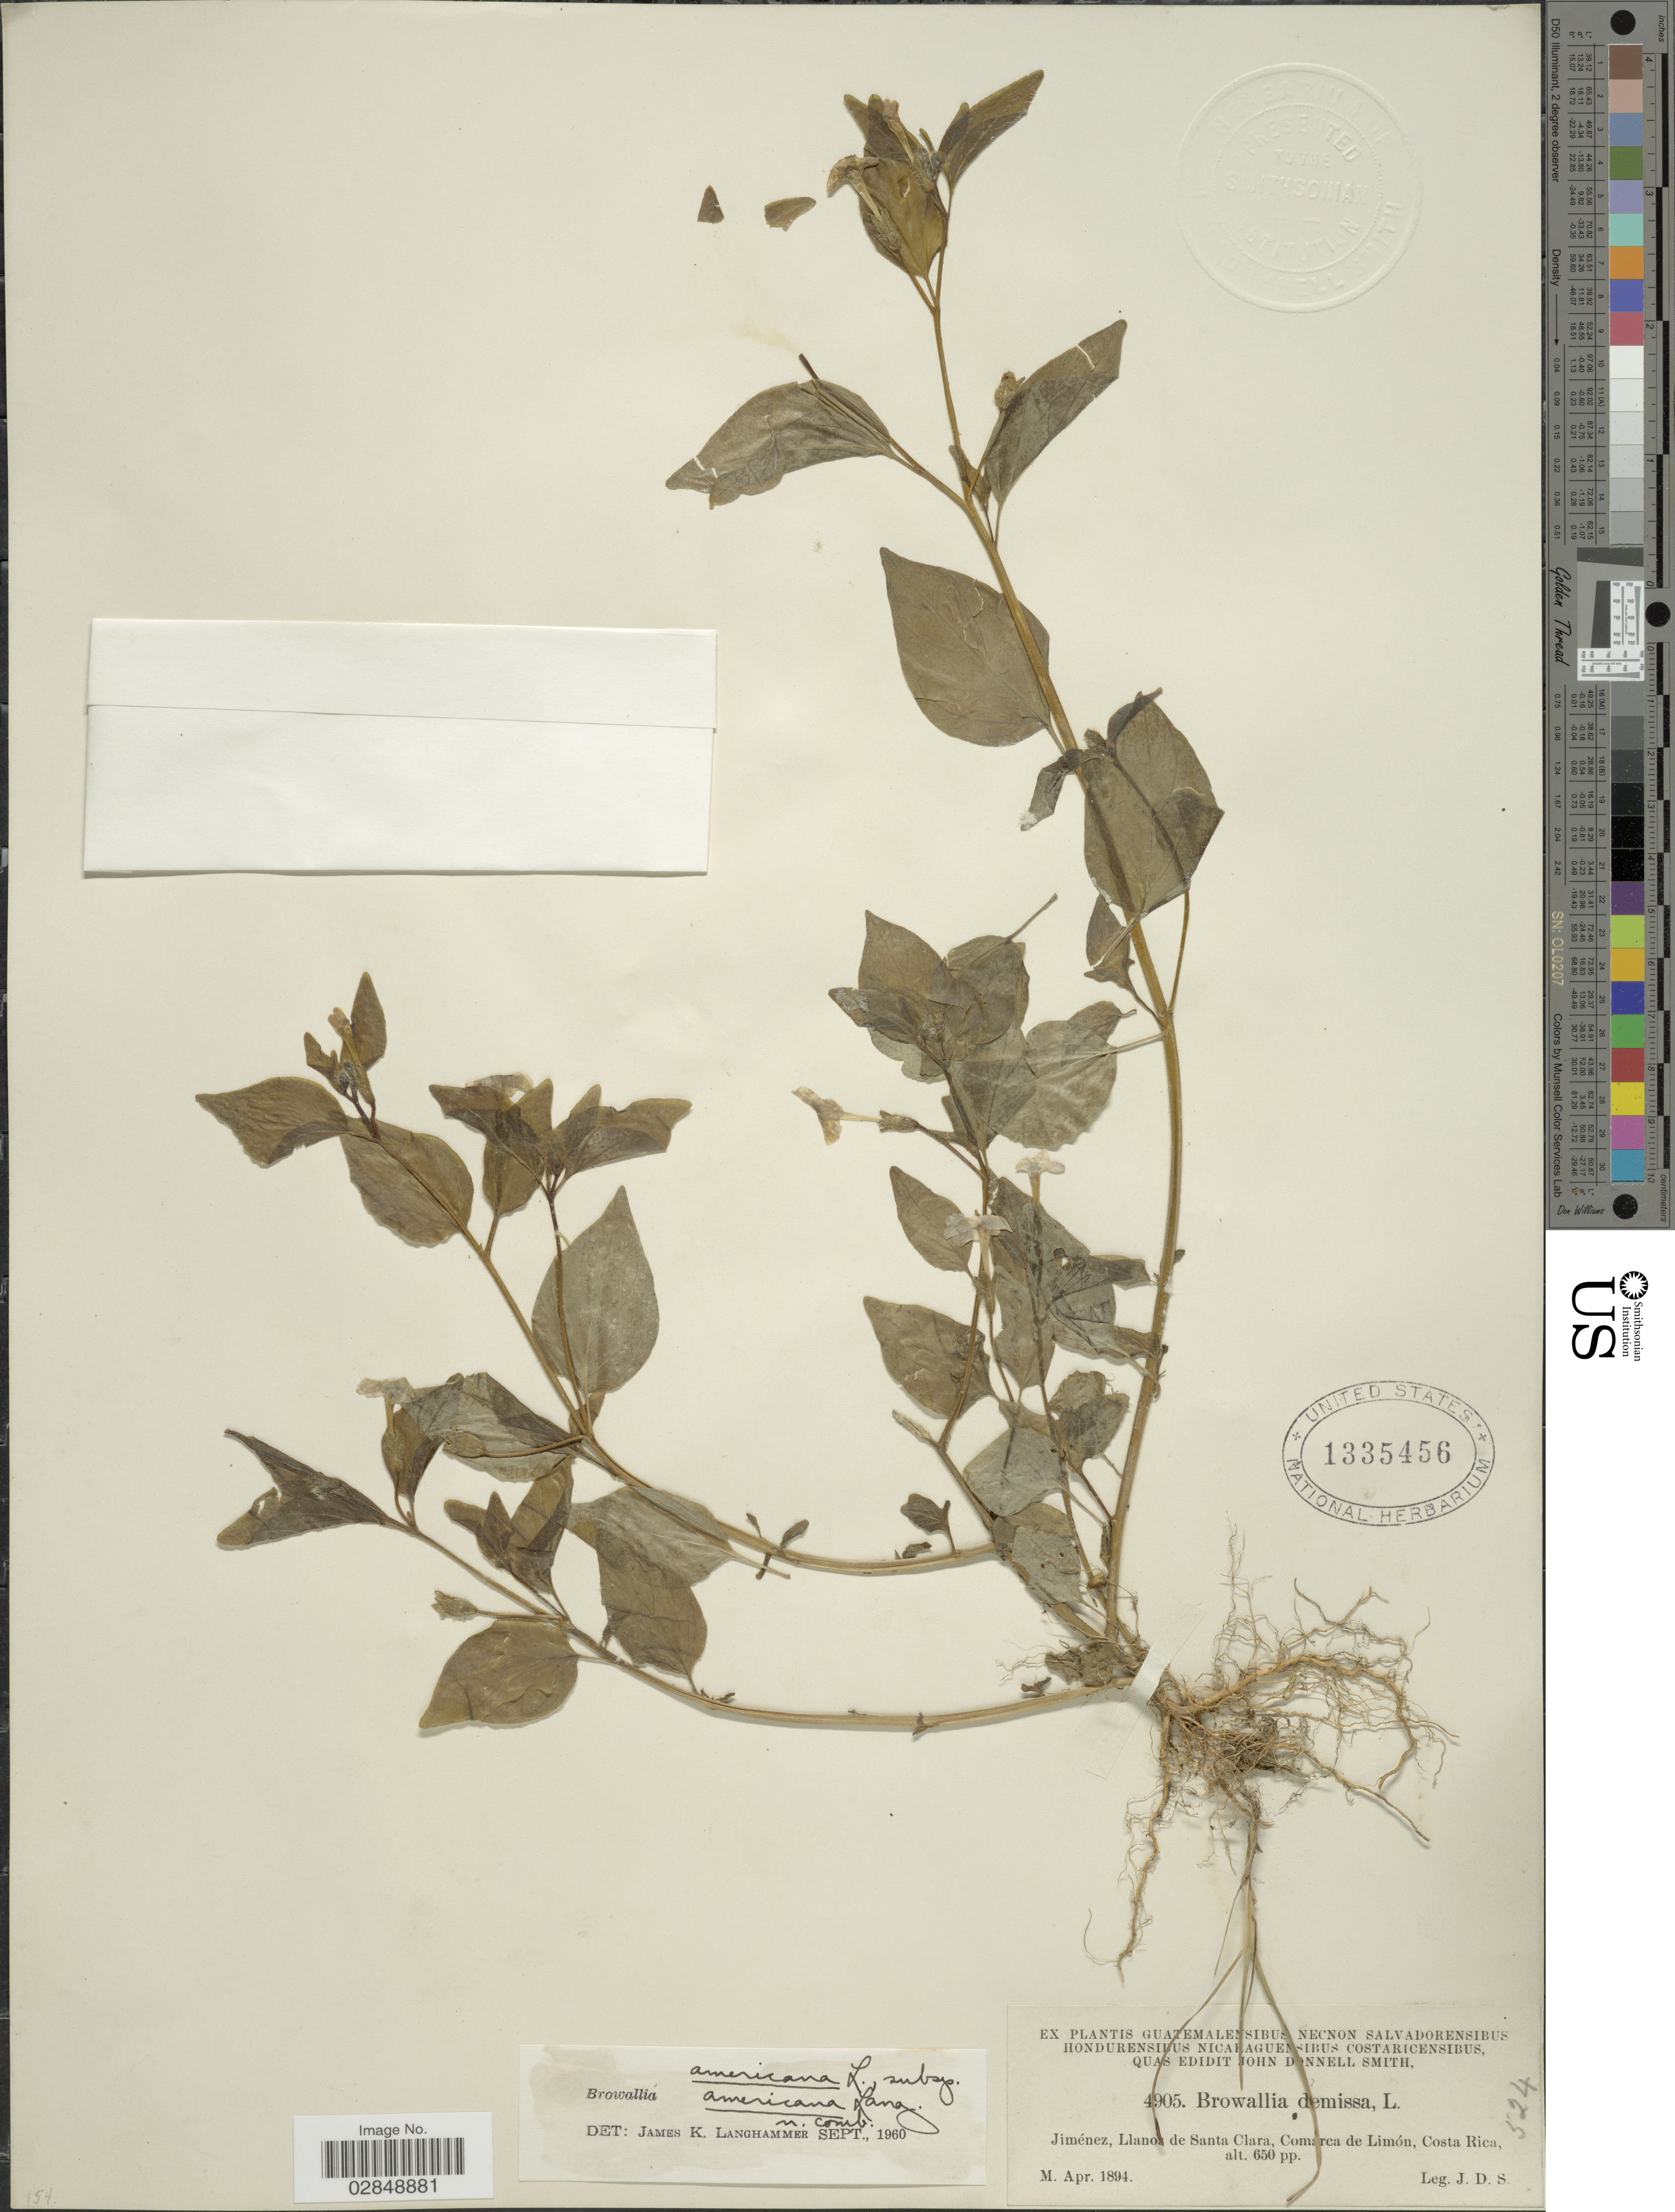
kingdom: Plantae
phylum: Tracheophyta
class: Magnoliopsida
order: Solanales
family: Solanaceae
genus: Browallia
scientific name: Browallia americana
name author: L.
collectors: J. Donnell Smith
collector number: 4905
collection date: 1894-04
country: Costa Rica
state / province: Limón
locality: Jiménez, Llanos de Santa Clara, Comarca de Limón.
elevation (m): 198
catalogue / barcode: US 1335456